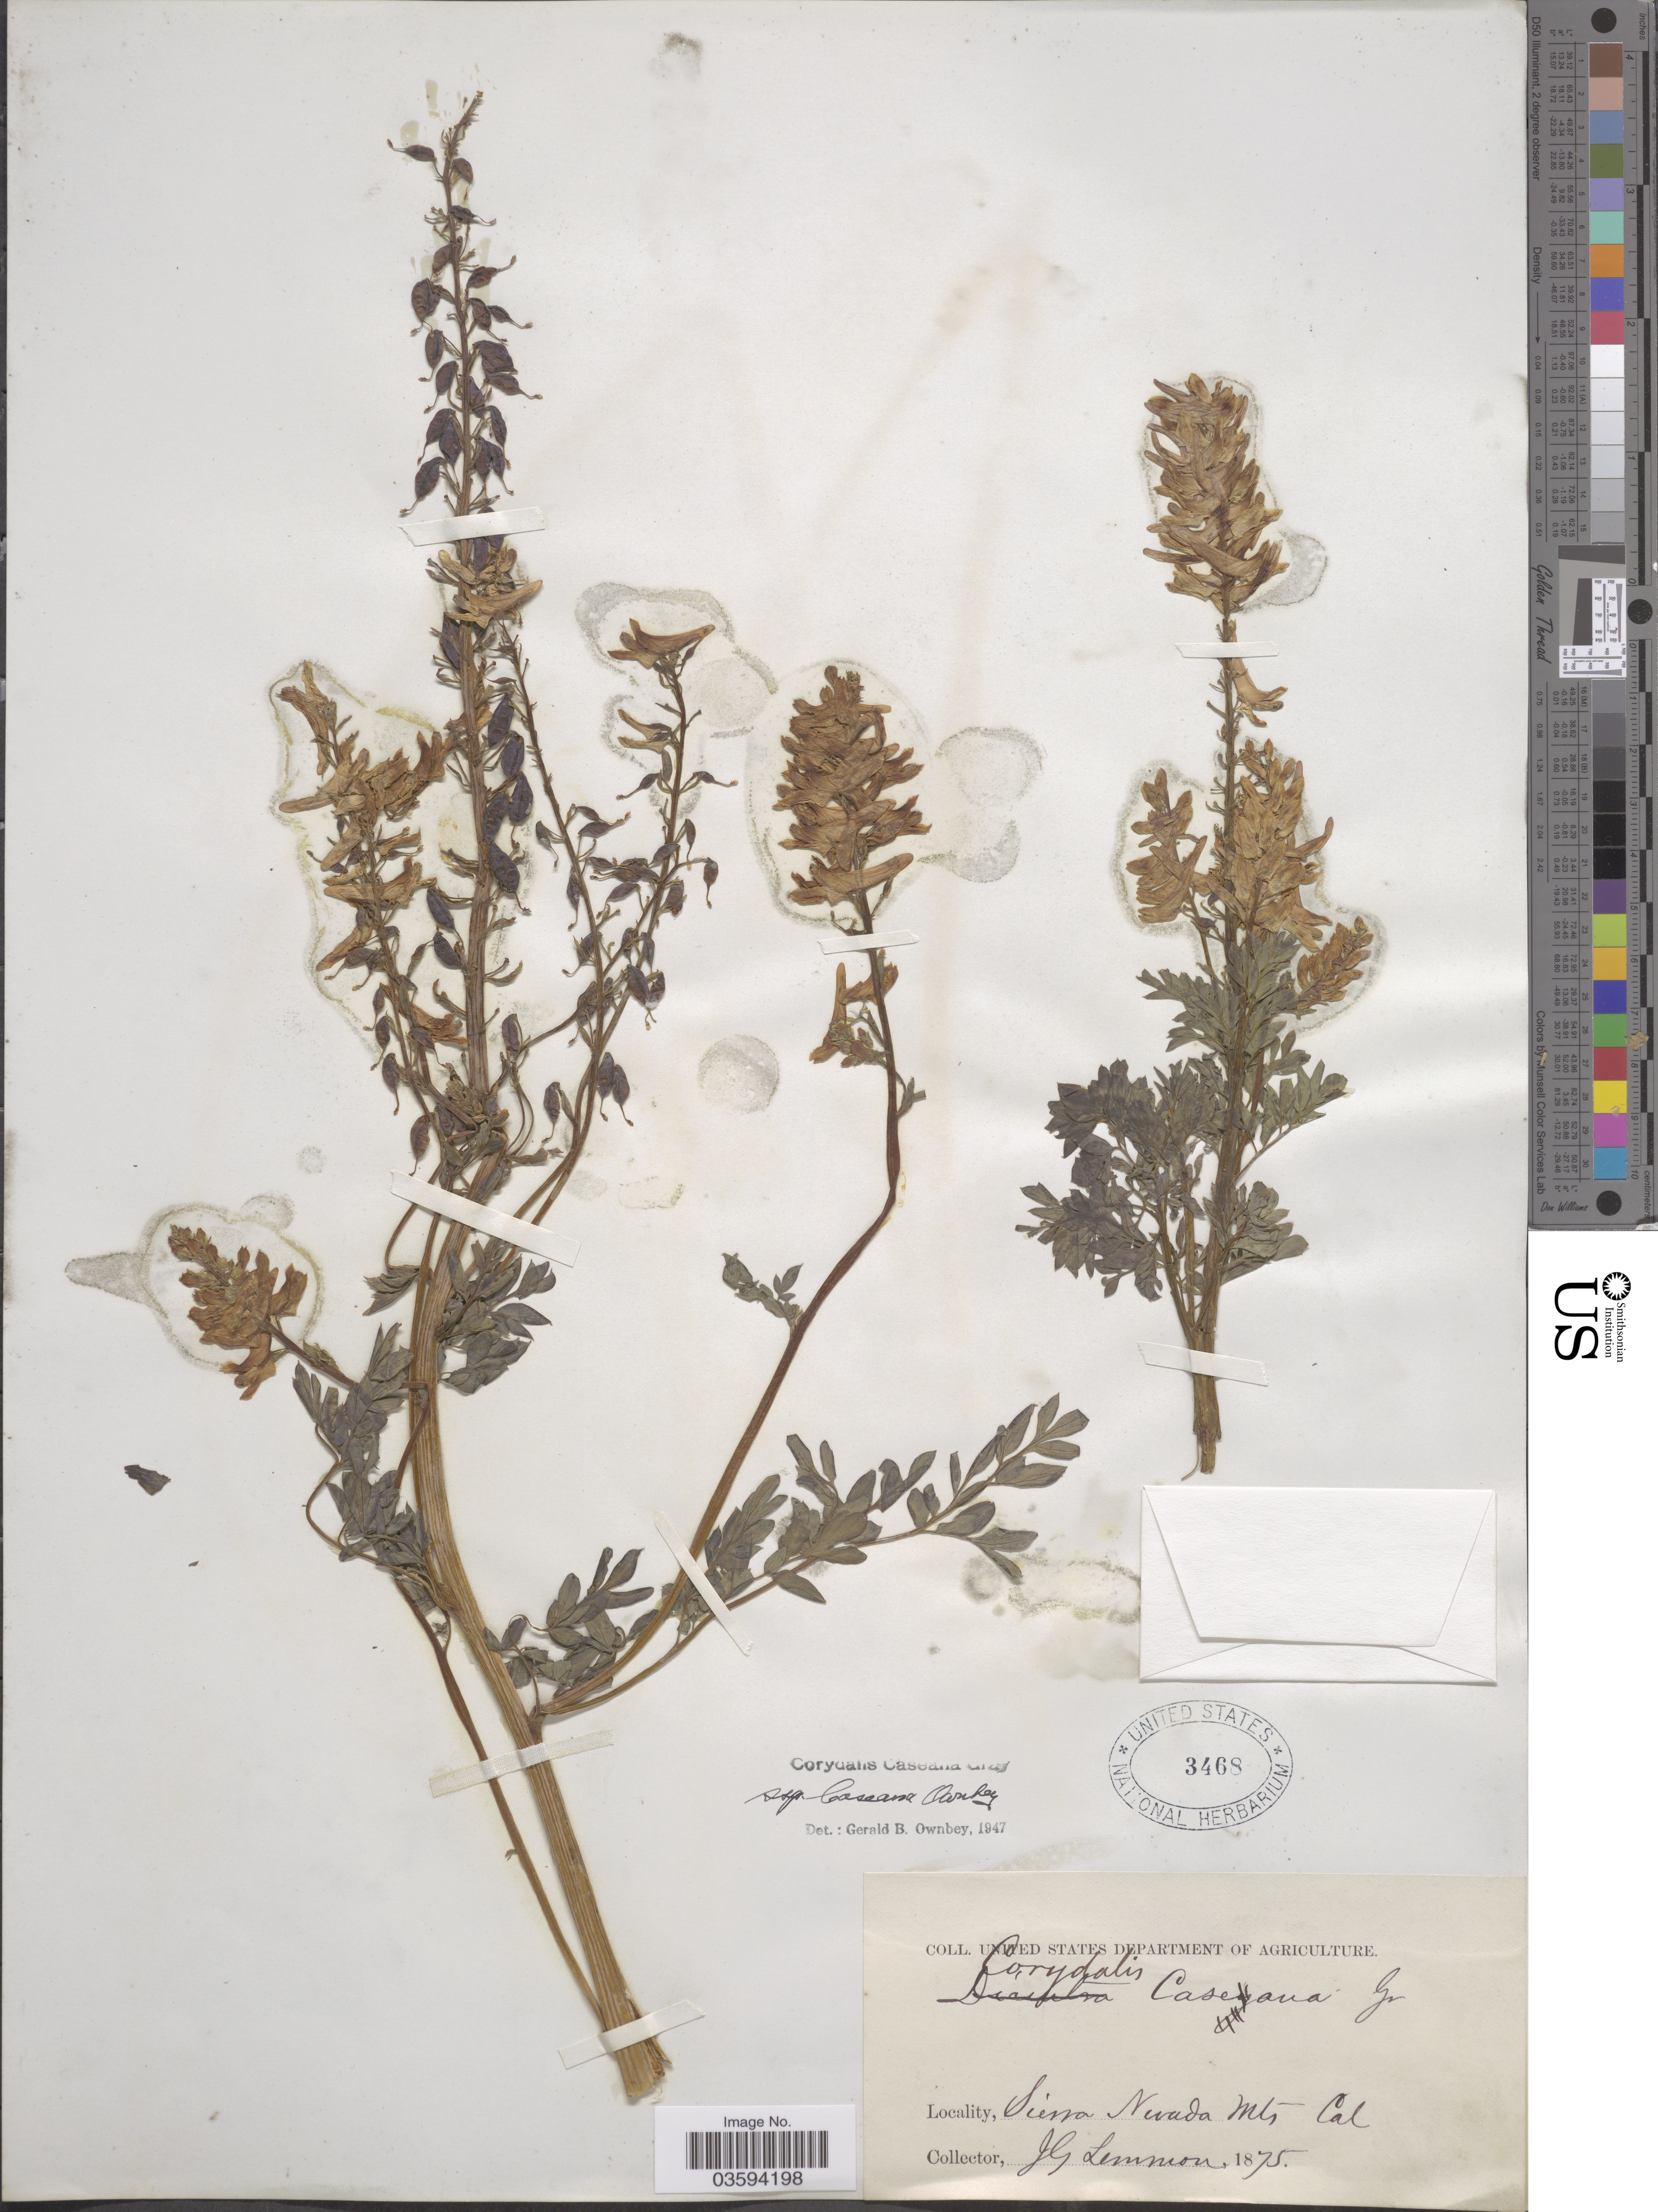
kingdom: Plantae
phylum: Tracheophyta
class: Magnoliopsida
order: Ranunculales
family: Papaveraceae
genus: Corydalis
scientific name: Corydalis caseana subsp. caseana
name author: A. Gray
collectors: J. Lemmon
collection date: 1875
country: United States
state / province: California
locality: Sierra Nevada Mts.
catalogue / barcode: US 3468